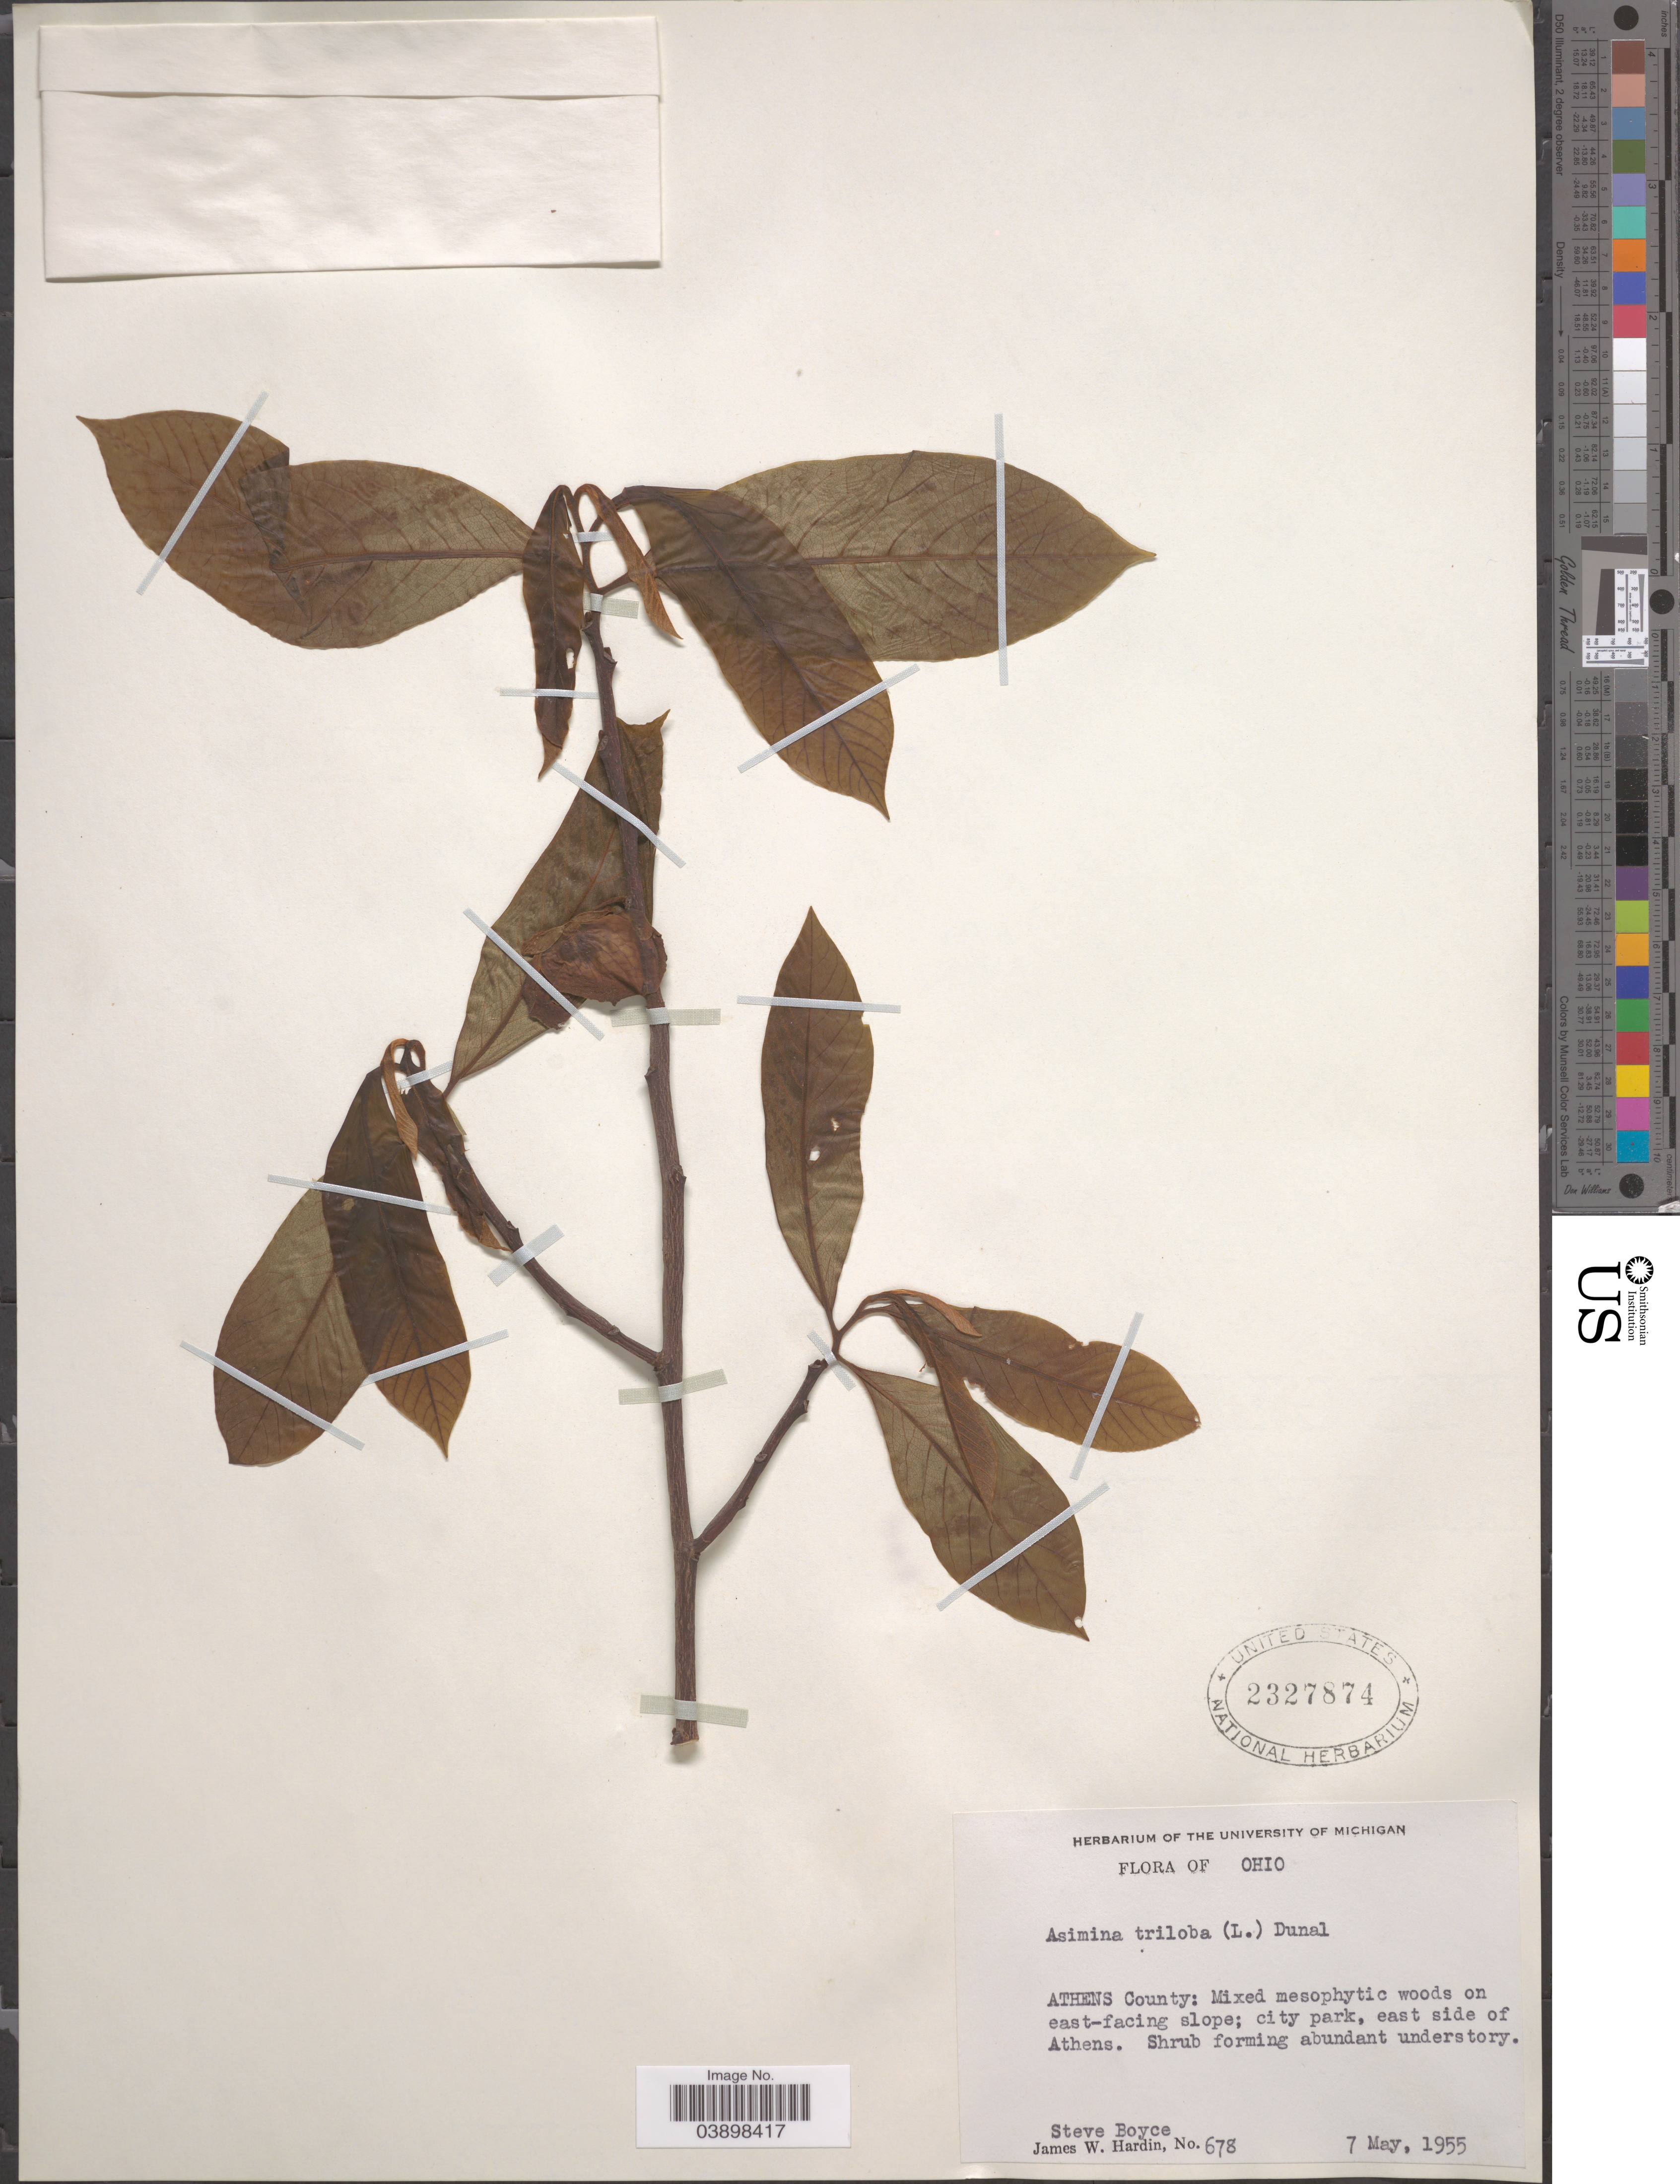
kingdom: Plantae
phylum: Tracheophyta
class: Magnoliopsida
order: Magnoliales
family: Annonaceae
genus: Asimina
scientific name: Asimina triloba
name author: (L.) Dunal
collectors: S. Boyce & J. W. Hardin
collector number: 678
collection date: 1955-05-07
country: United States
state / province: Ohio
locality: Athens County: on east-facing slope; city park, east side of Athens.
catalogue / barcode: US 2327874